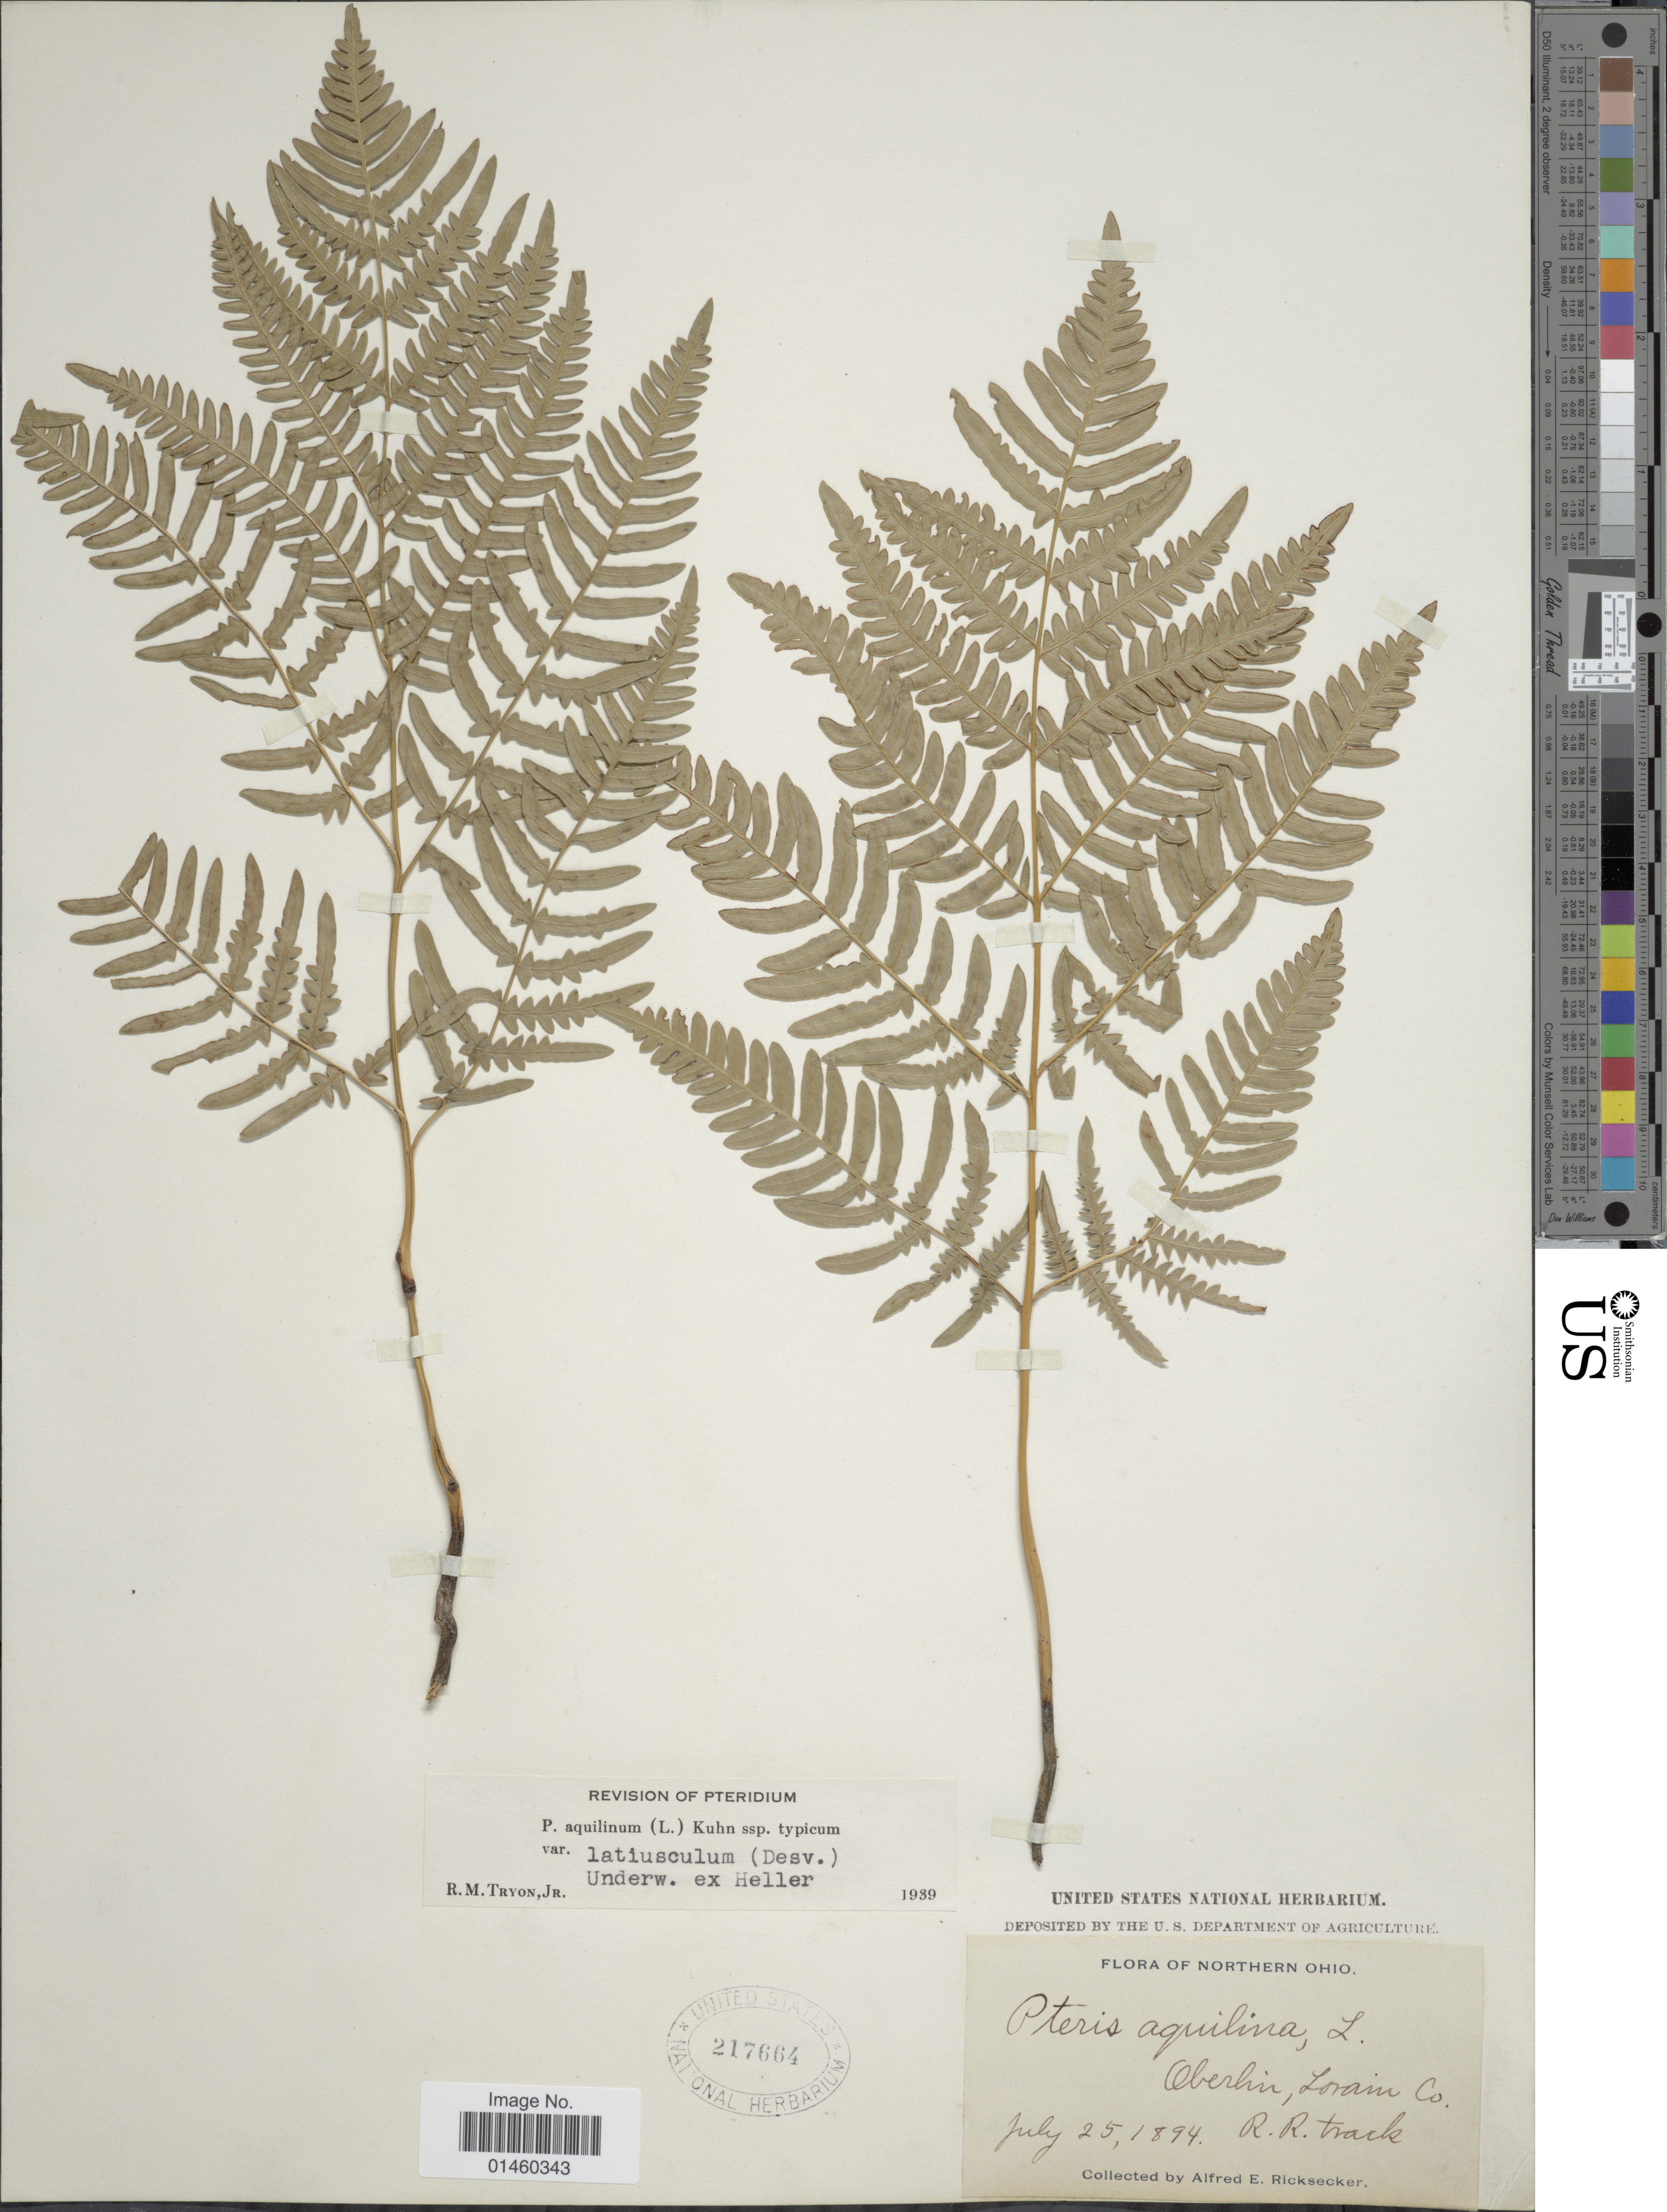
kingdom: Plantae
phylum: Tracheophyta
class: Polypodiopsida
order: Polypodiales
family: Dennstaedtiaceae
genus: Pteridium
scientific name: Pteridium aquilinum var. latiusculum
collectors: A. E. Ricksecker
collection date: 1894-07-25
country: United States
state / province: Ohio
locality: Northern Ohio, Oberhin, Lorain Co. R. R. track.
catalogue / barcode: US 217664